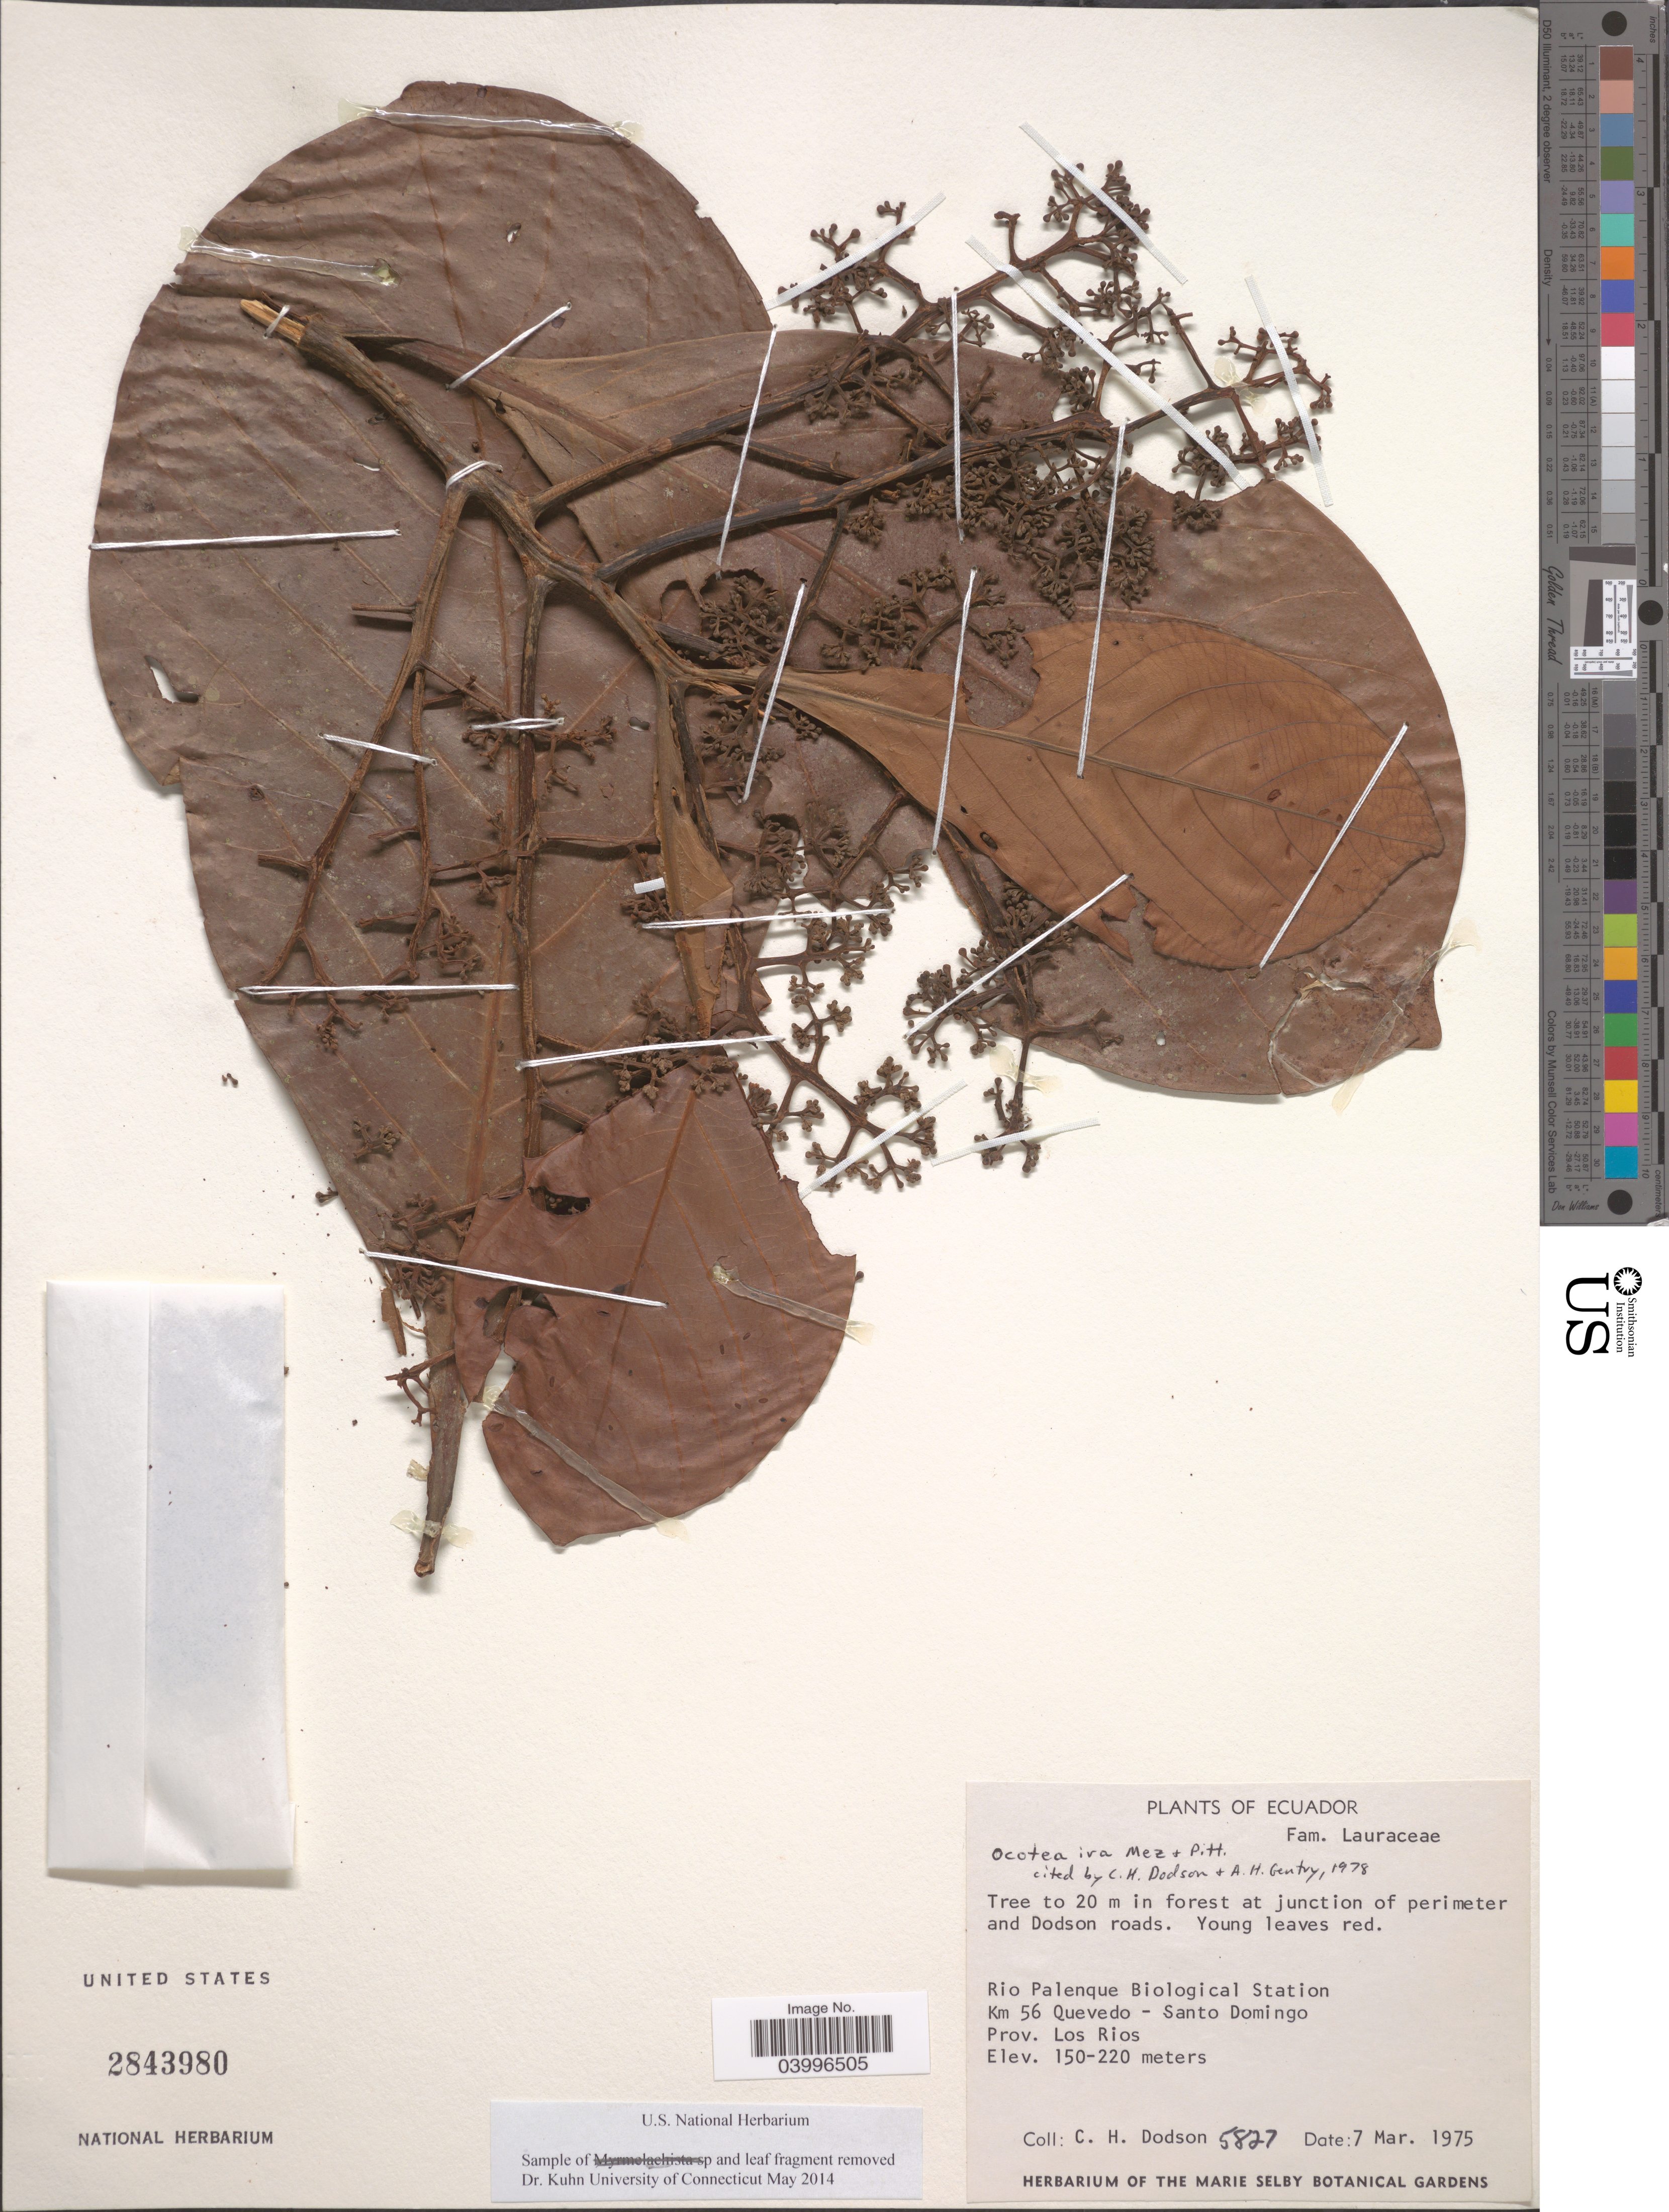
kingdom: Plantae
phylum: Tracheophyta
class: Magnoliopsida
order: Laurales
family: Lauraceae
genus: Ocotea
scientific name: Ocotea ira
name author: Mez & Pittier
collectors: C. H. Dodson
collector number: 5827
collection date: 1975-03-07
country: Ecuador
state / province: Los Ríos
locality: In forest at junction of perimeter and Dodson roads. Rio Palenque Biological Station. Km 56 Quevedo - Santo Domingo.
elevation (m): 150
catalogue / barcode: US 2843980